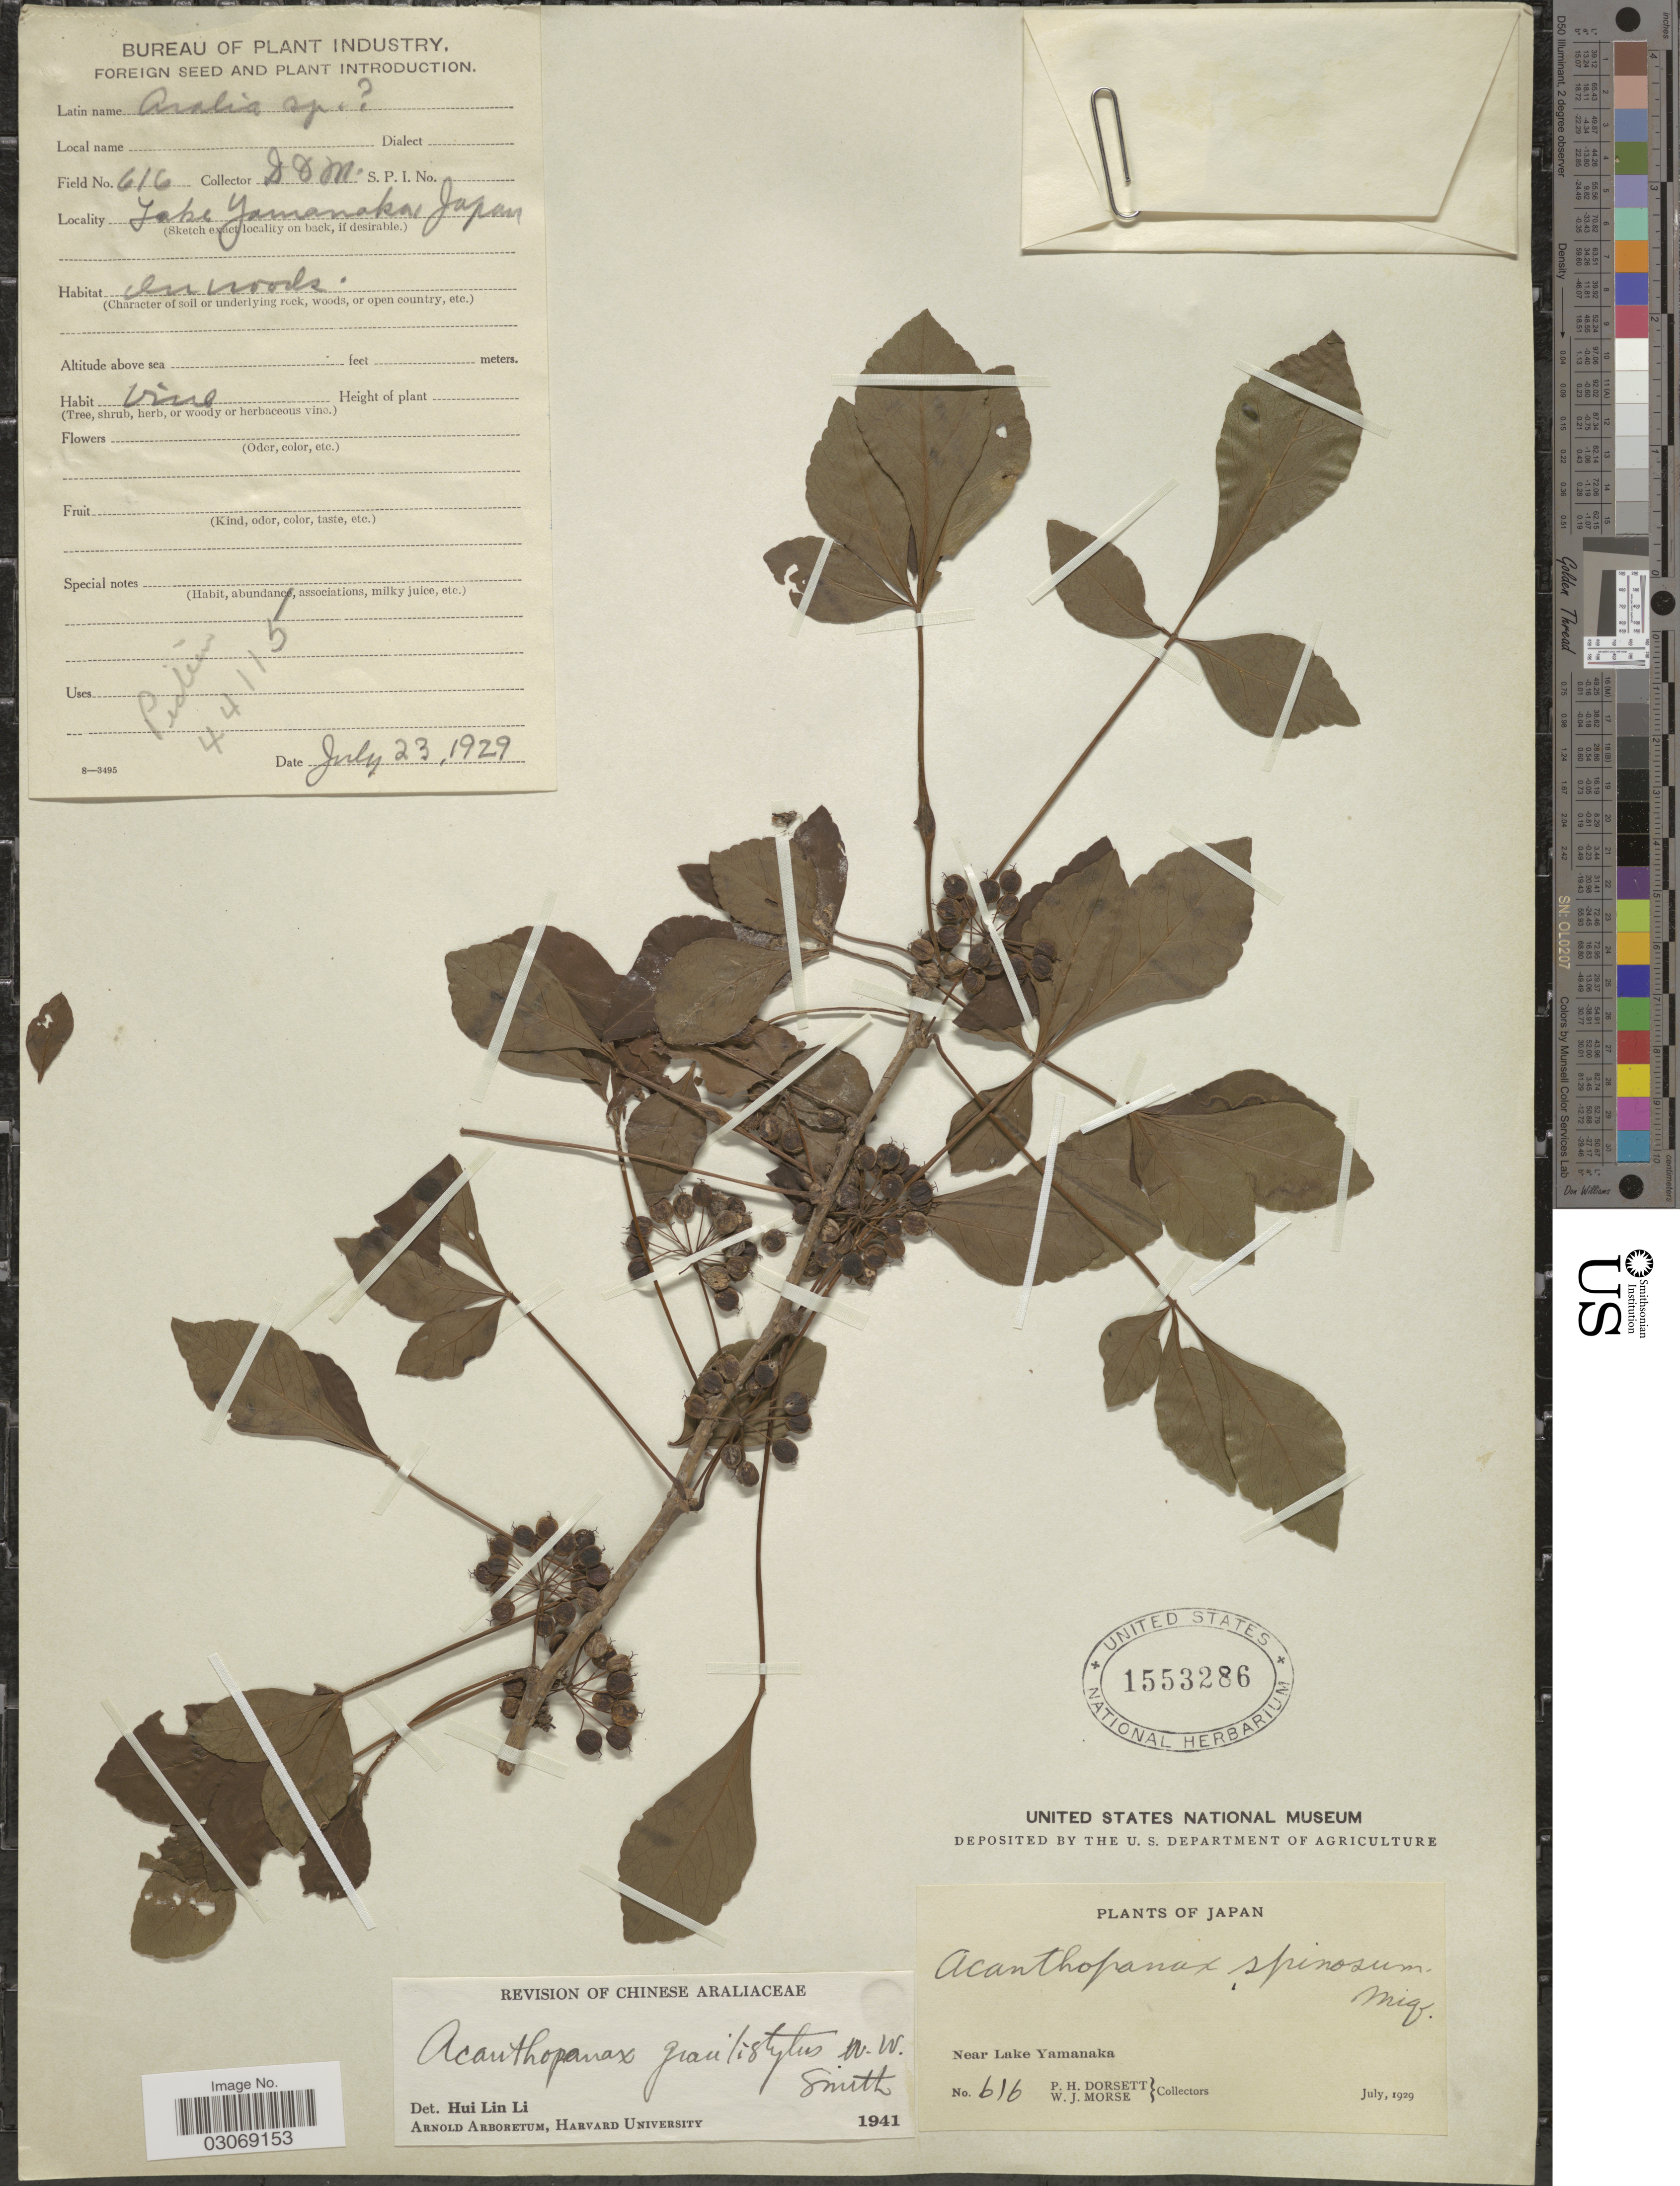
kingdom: Plantae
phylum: Tracheophyta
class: Magnoliopsida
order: Apiales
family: Araliaceae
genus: Acanthopanax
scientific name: Acanthopanax gracilistylus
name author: W.W. Sm.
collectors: P. H. Dorsett & W. J. Morse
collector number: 616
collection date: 1929-07-23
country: Japan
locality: Near Lake Yamanaka.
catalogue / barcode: US 1553286